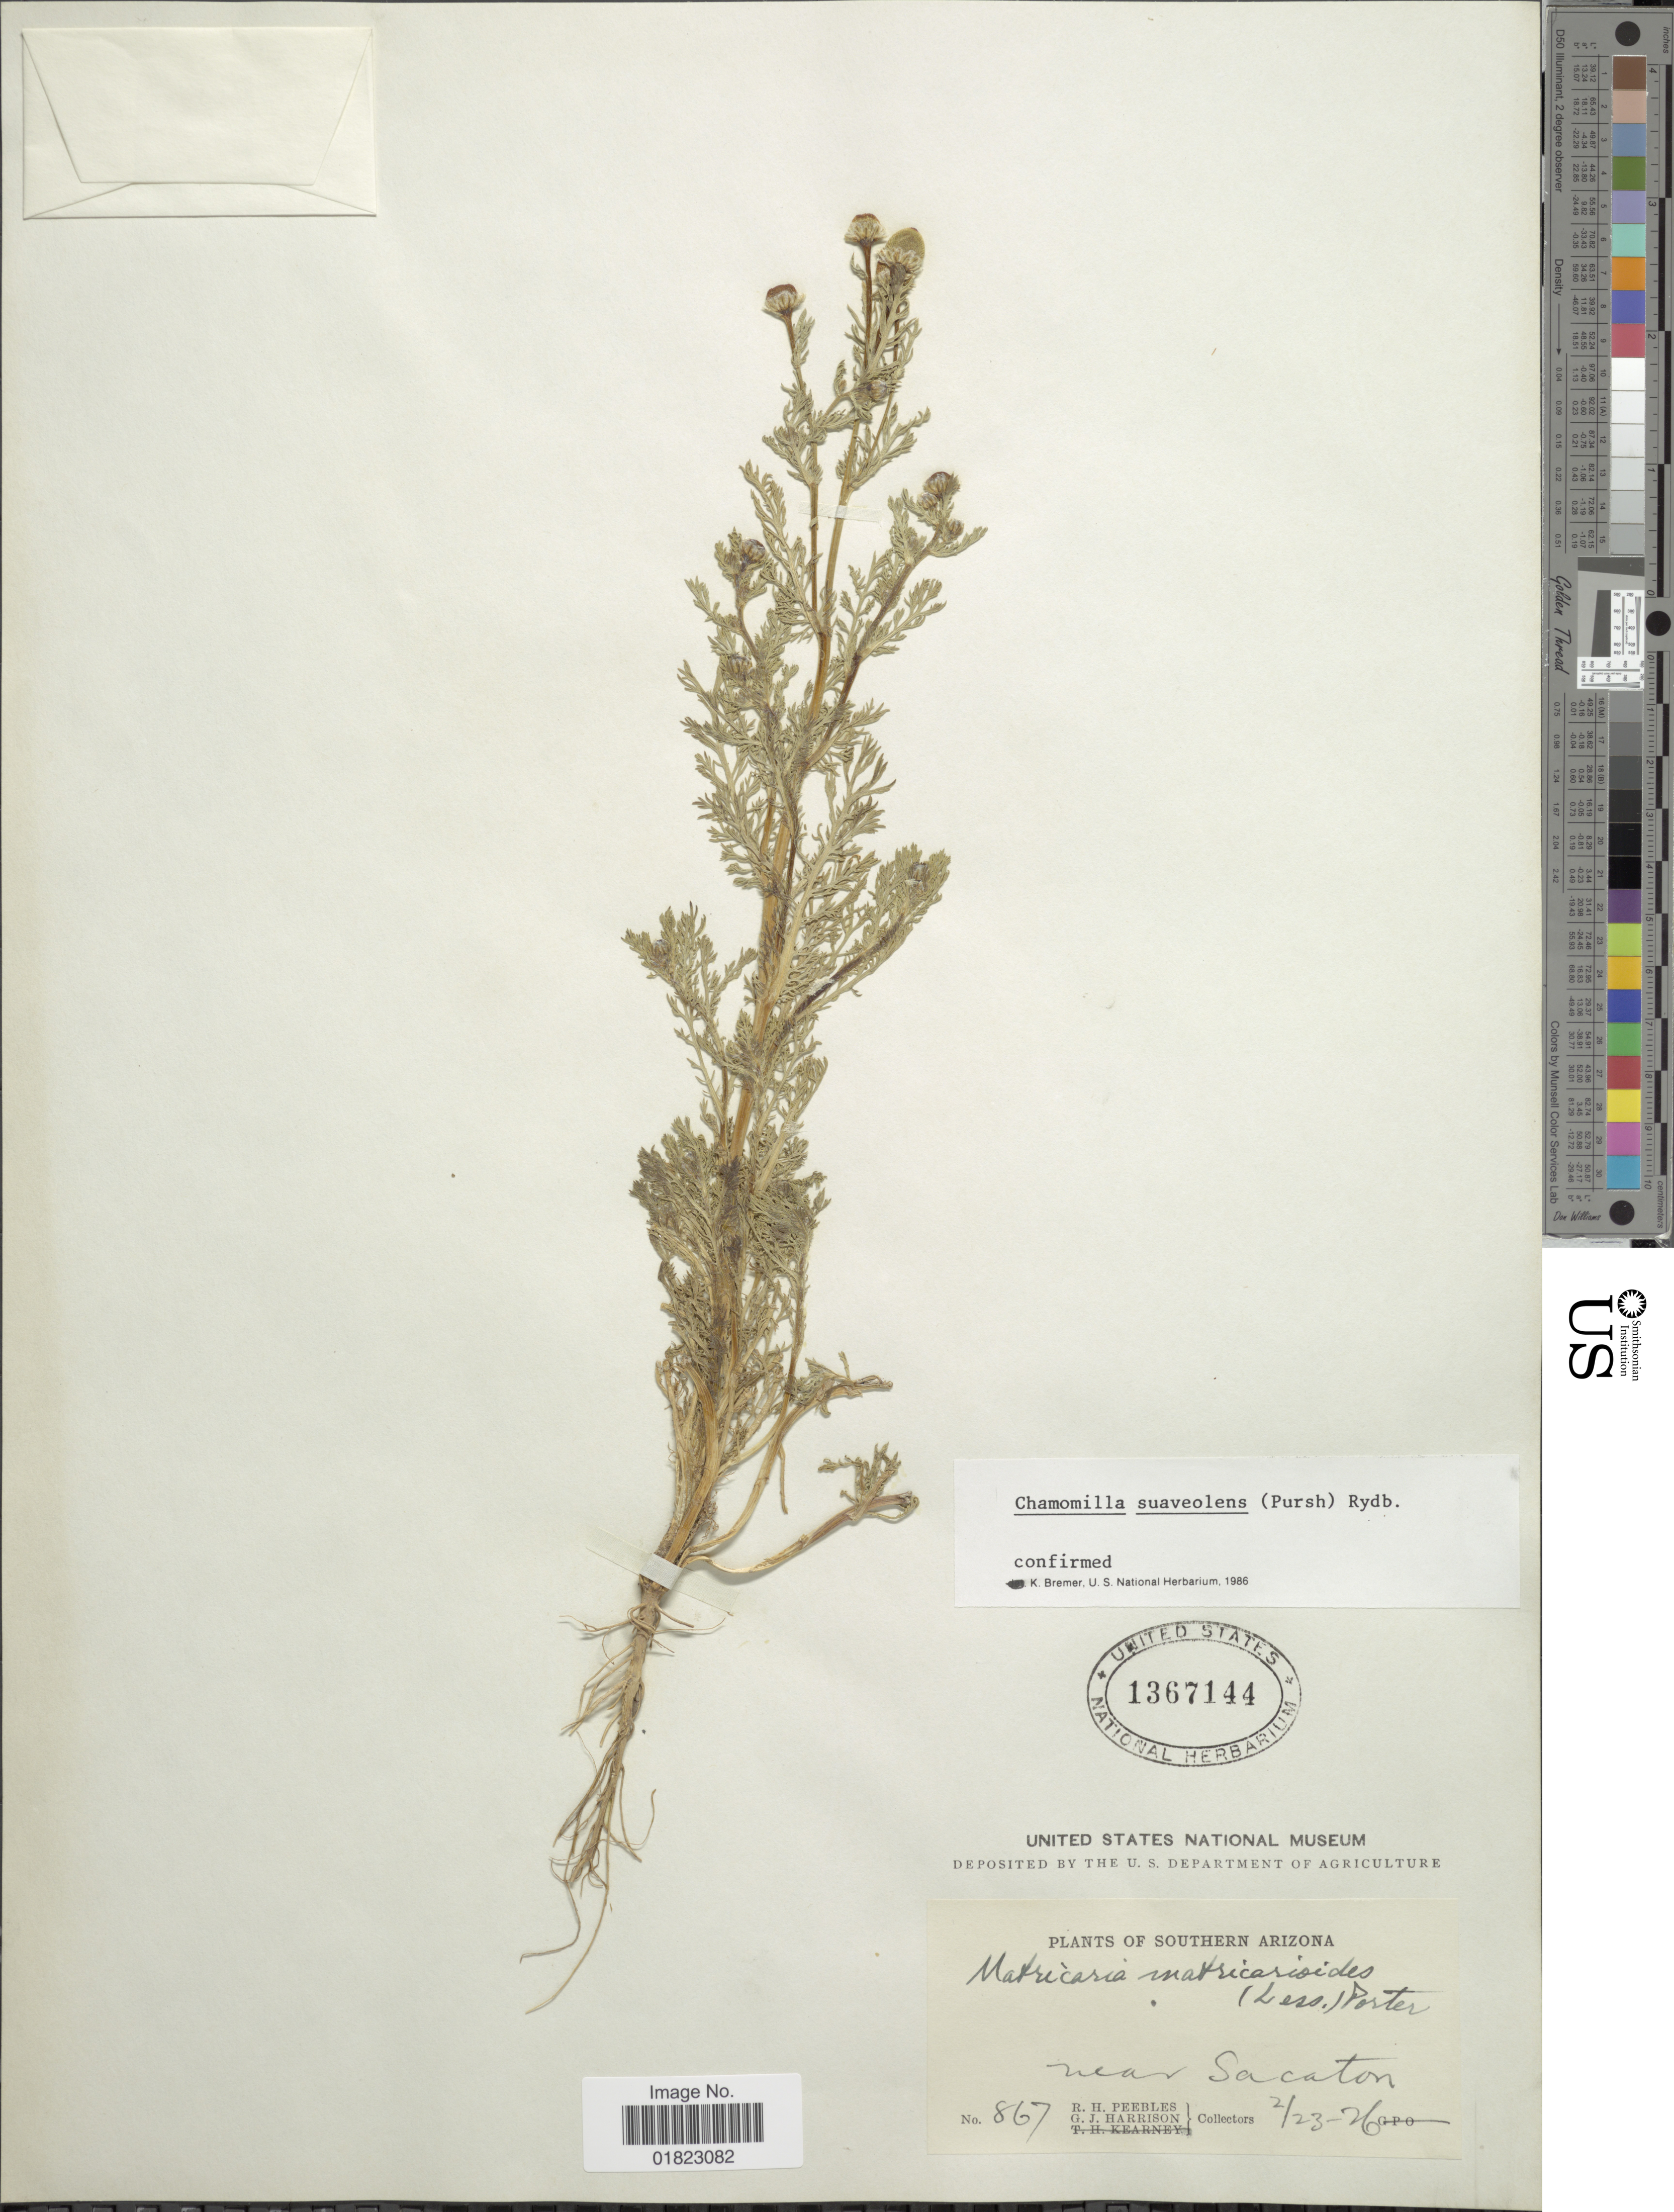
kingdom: Plantae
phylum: Tracheophyta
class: Magnoliopsida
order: Asterales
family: Asteraceae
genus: Matricaria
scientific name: Matricaria matricarioides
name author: (Less.) Porter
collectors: R. H. Peebles & G. J. Harrison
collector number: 867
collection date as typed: Transcribed d/m/y: 23/2/26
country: United States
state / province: Arizona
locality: Southern Arizona. near Sacaton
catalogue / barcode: US 1367144